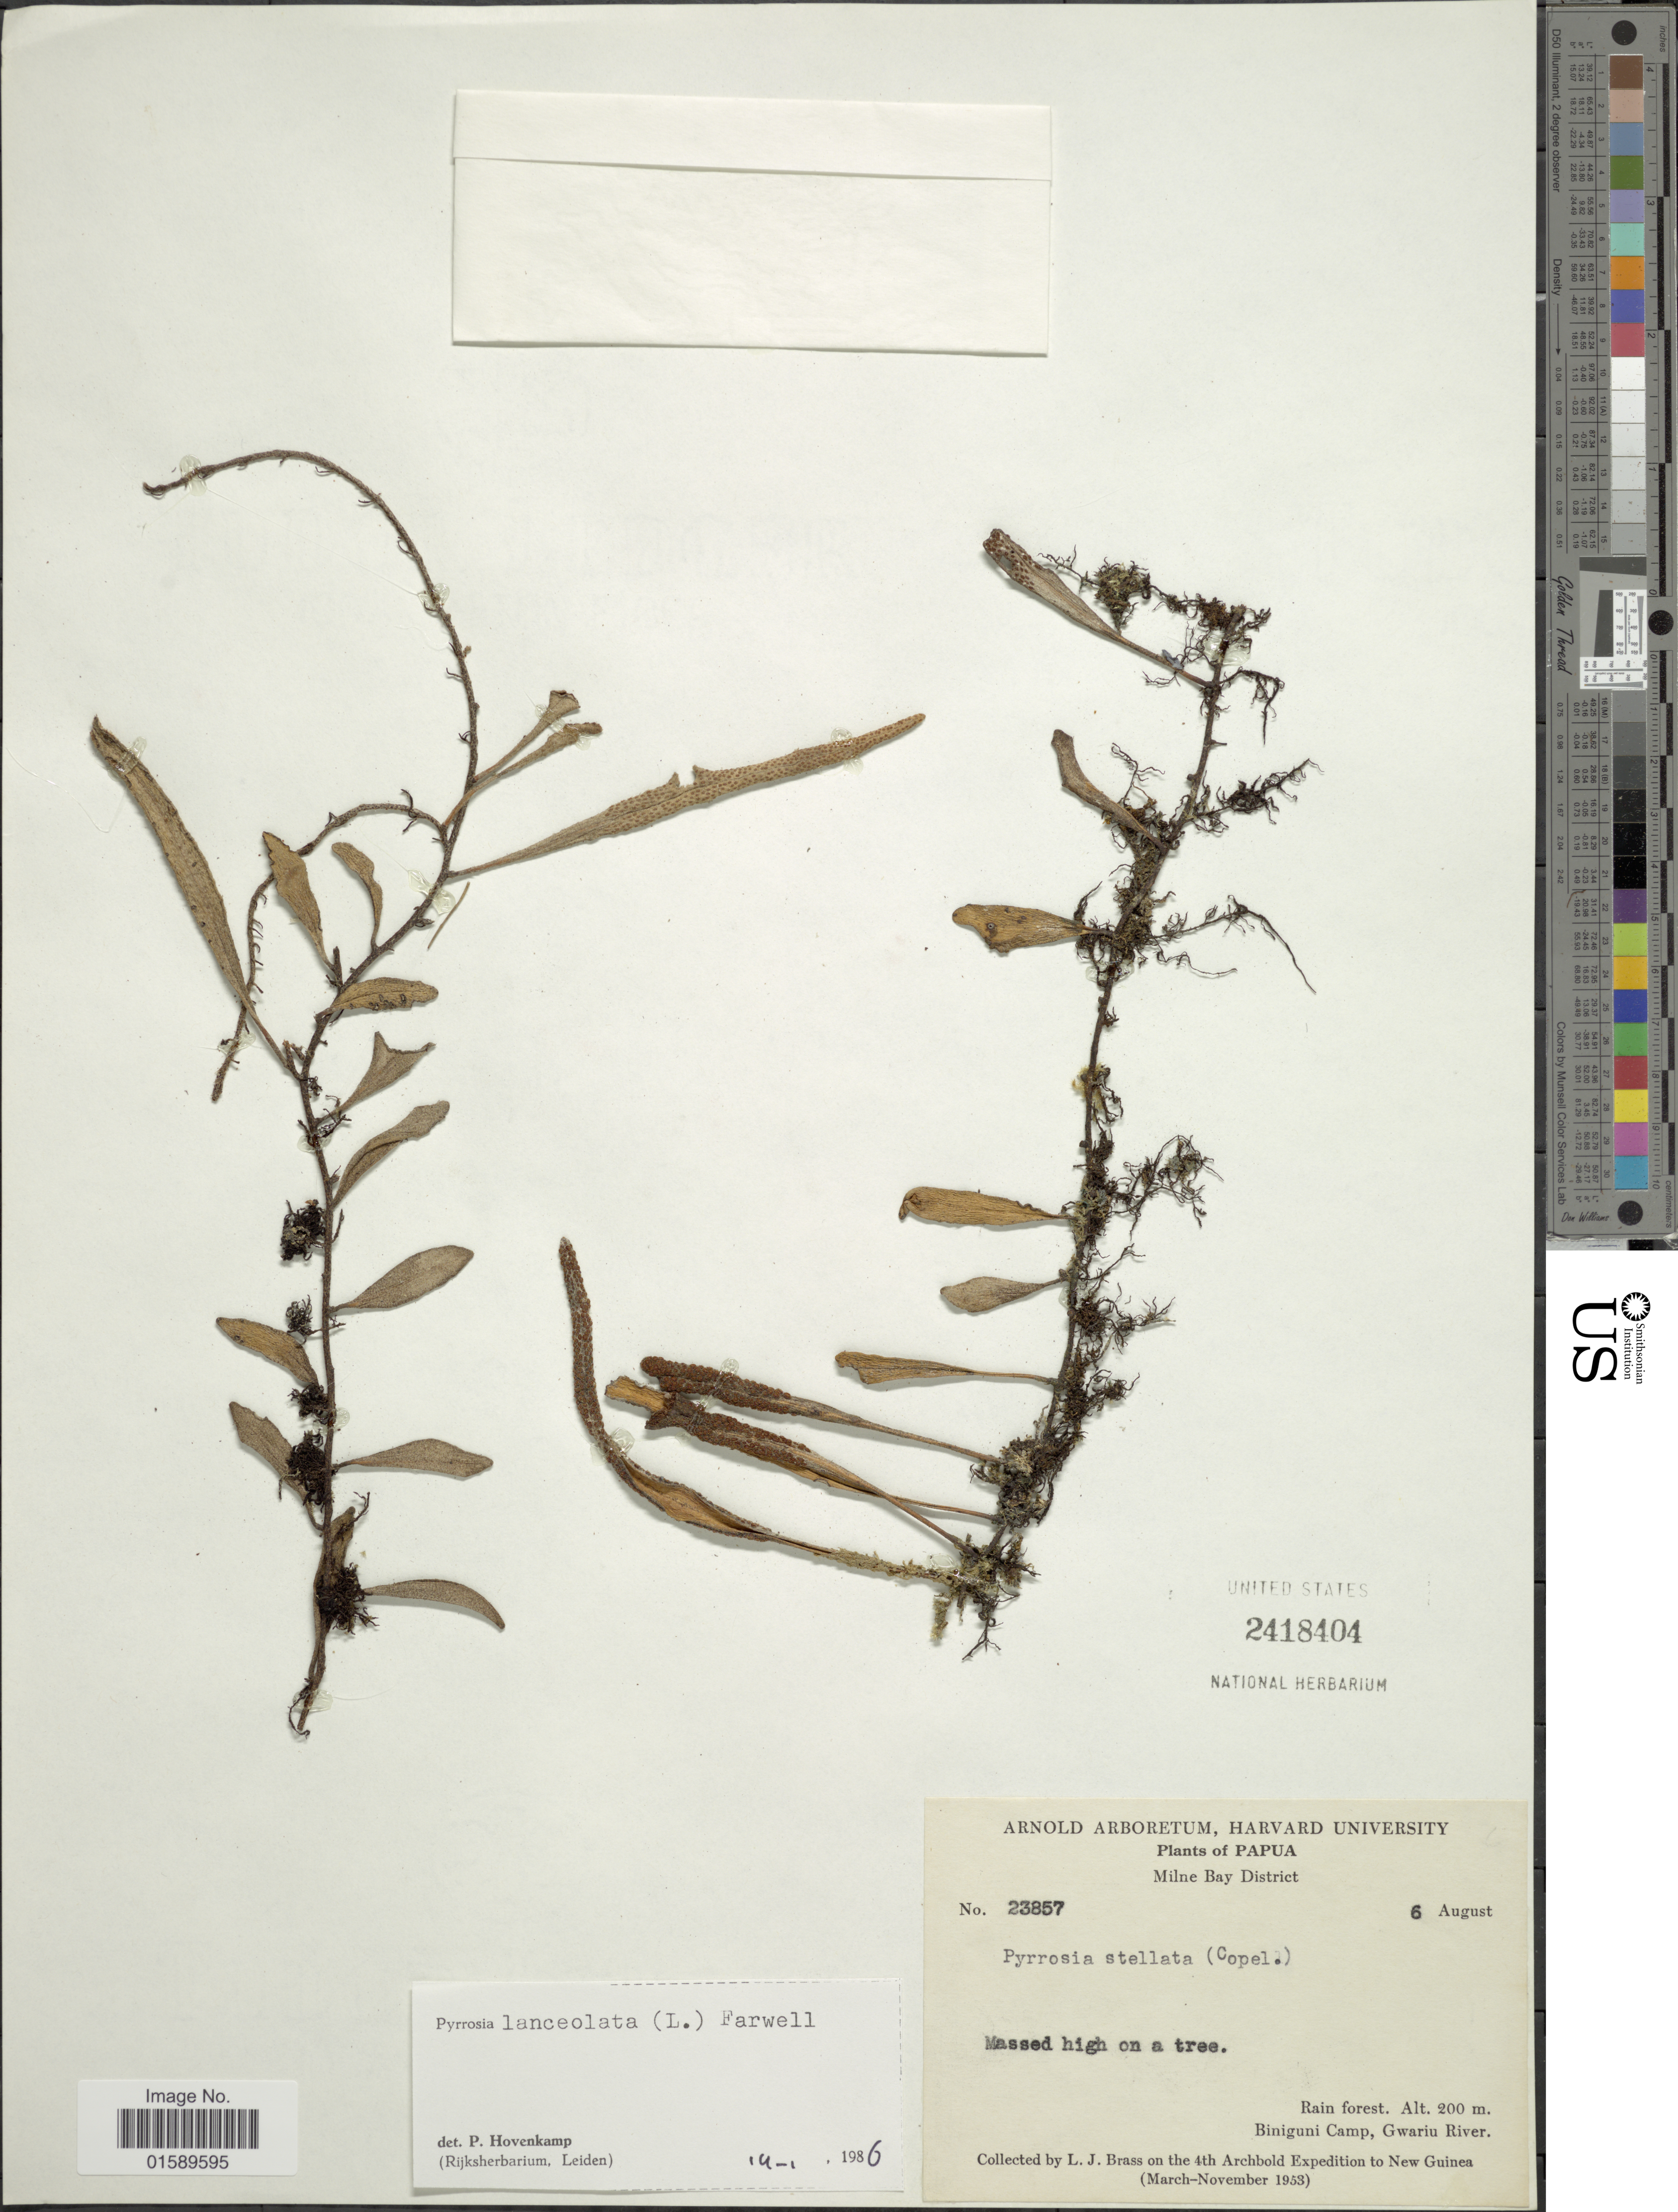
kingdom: Plantae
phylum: Tracheophyta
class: Polypodiopsida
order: Polypodiales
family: Polypodiaceae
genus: Pyrrosia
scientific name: Pyrrosia lanceolata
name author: (L.) Farw.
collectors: L. J. Brass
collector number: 23857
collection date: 1953-08-06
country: Papua New Guinea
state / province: Milne Bay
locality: Papua, Milne Bay. Biniguni Camp, Gwariu River.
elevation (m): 200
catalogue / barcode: US 2418404